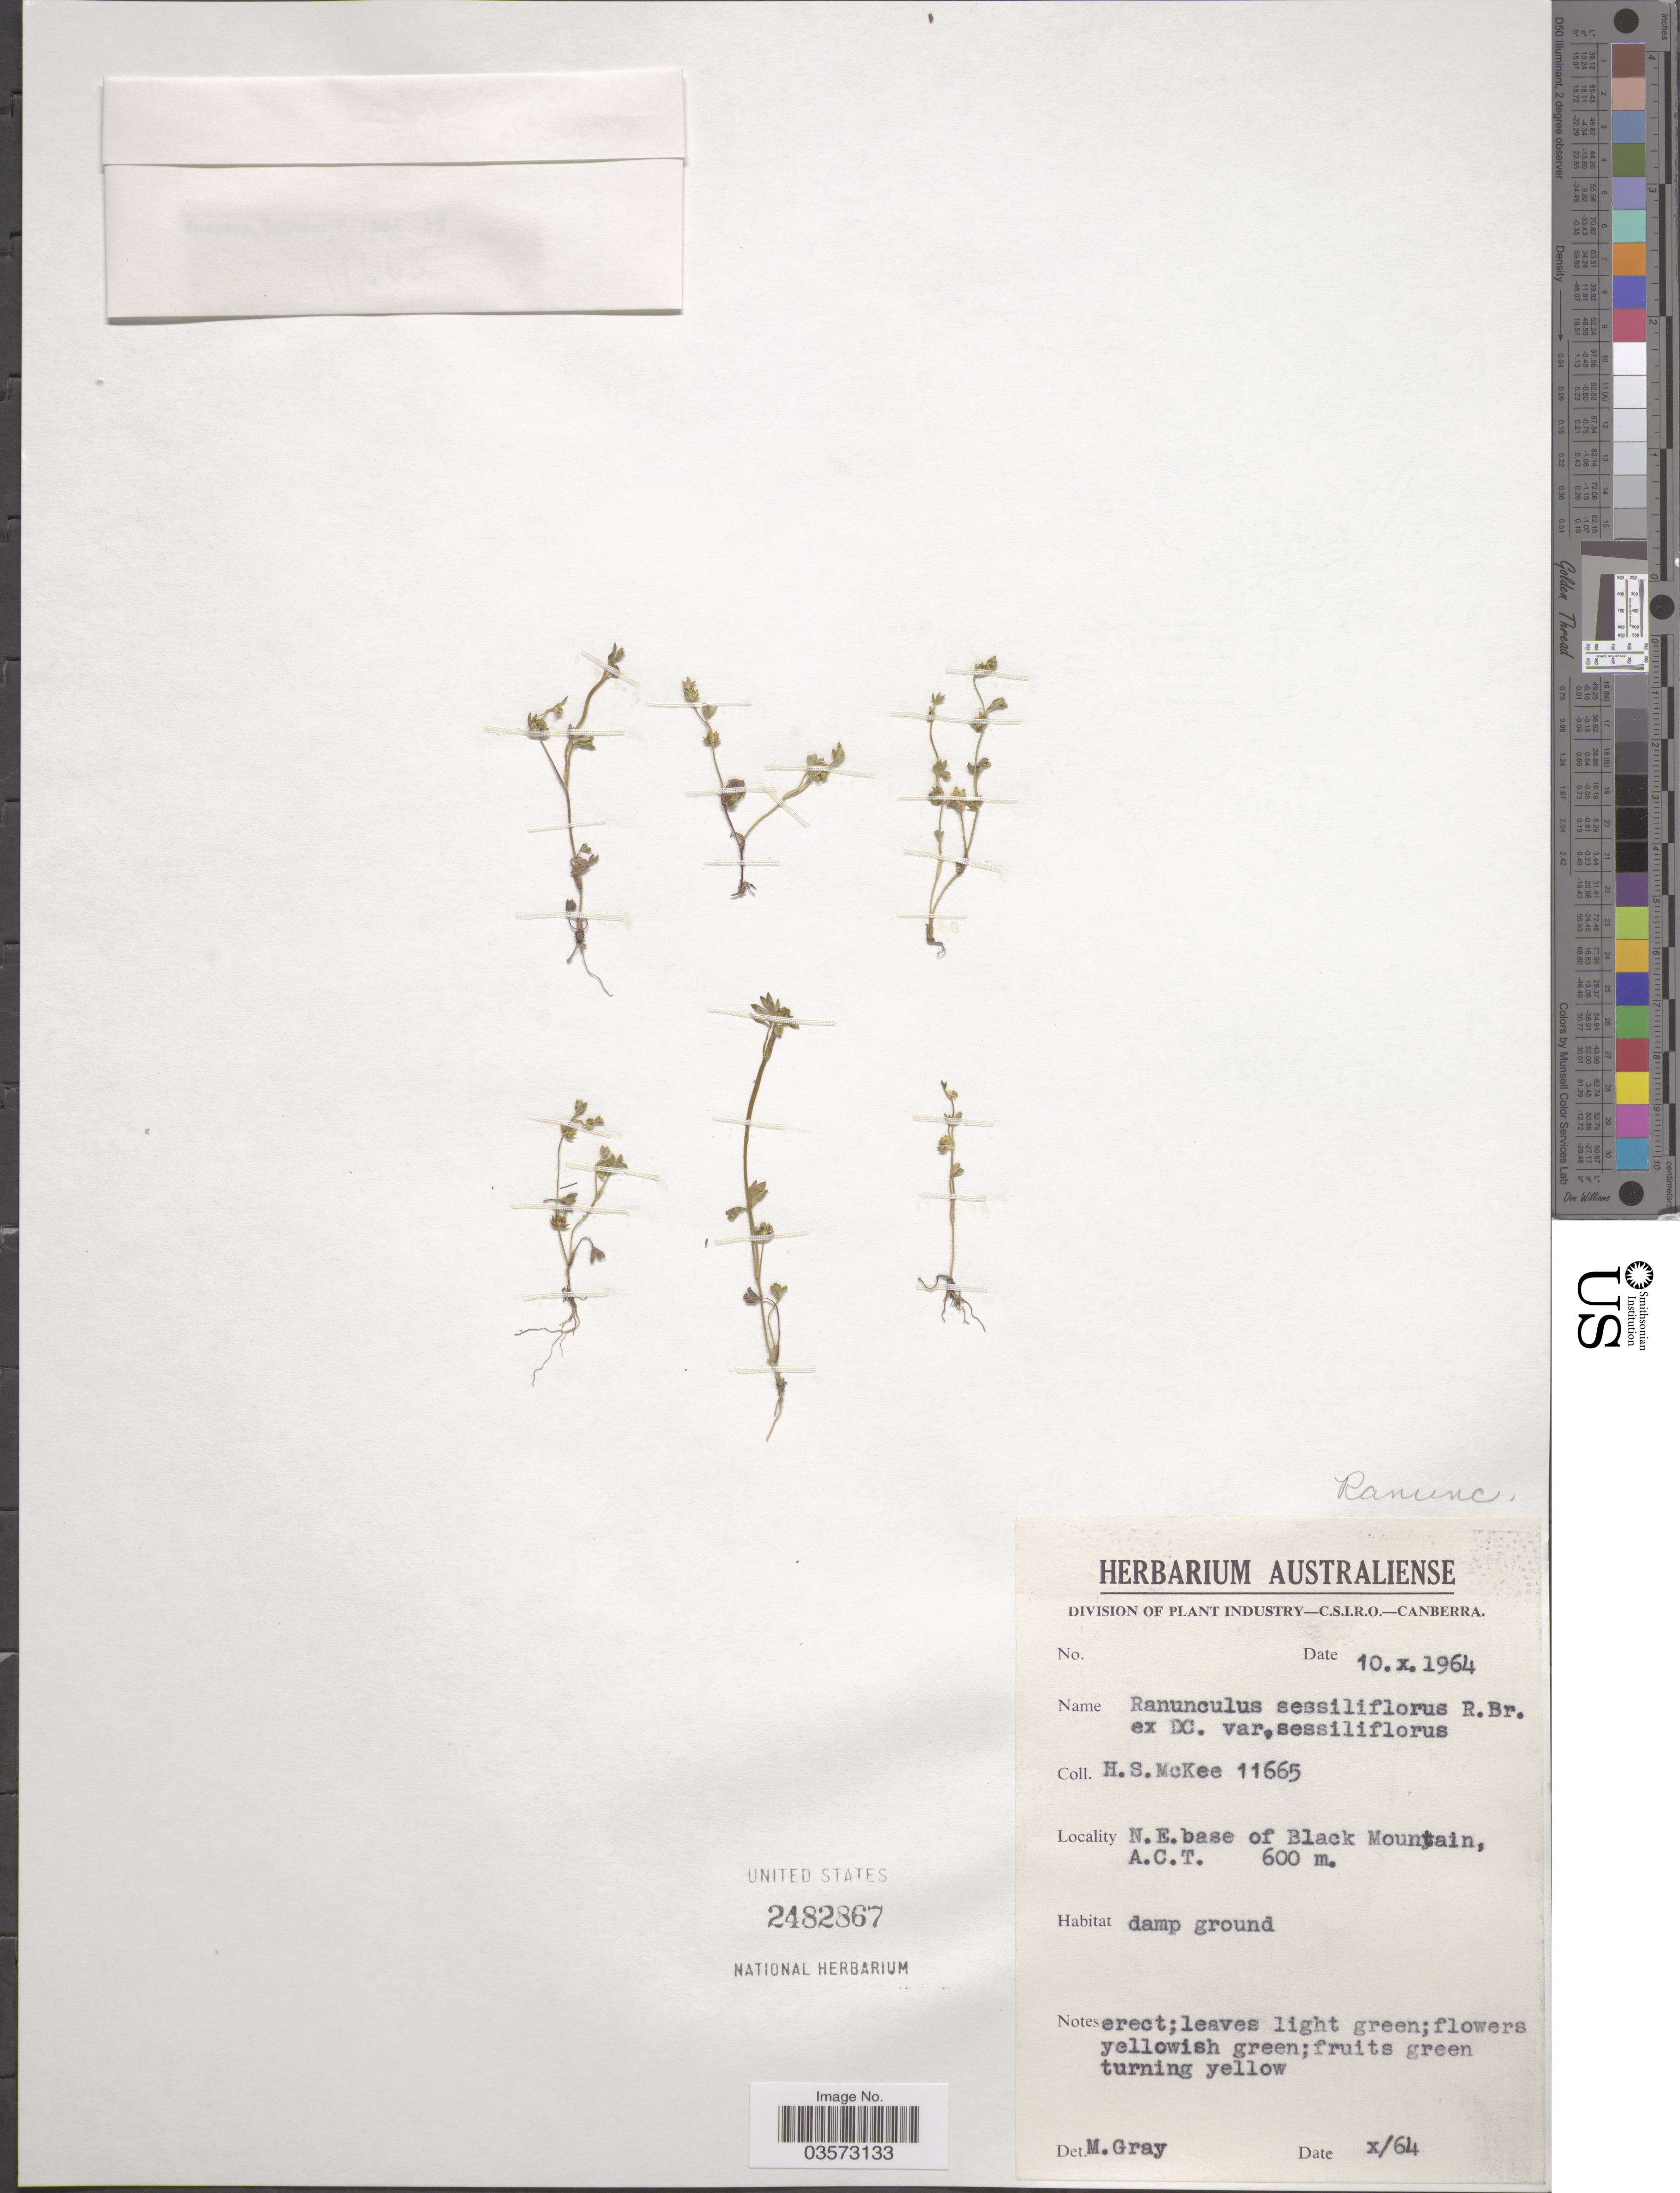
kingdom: Plantae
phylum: Tracheophyta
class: Magnoliopsida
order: Ranunculales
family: Ranunculaceae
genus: Ranunculus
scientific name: Ranunculus sessiliflorus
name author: R. Br. ex DC.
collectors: H. S. McKee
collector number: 11665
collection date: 1964-10-10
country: Australia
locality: N.E.base of Black Mountain, A.C.T.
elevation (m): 600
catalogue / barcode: US 2482867